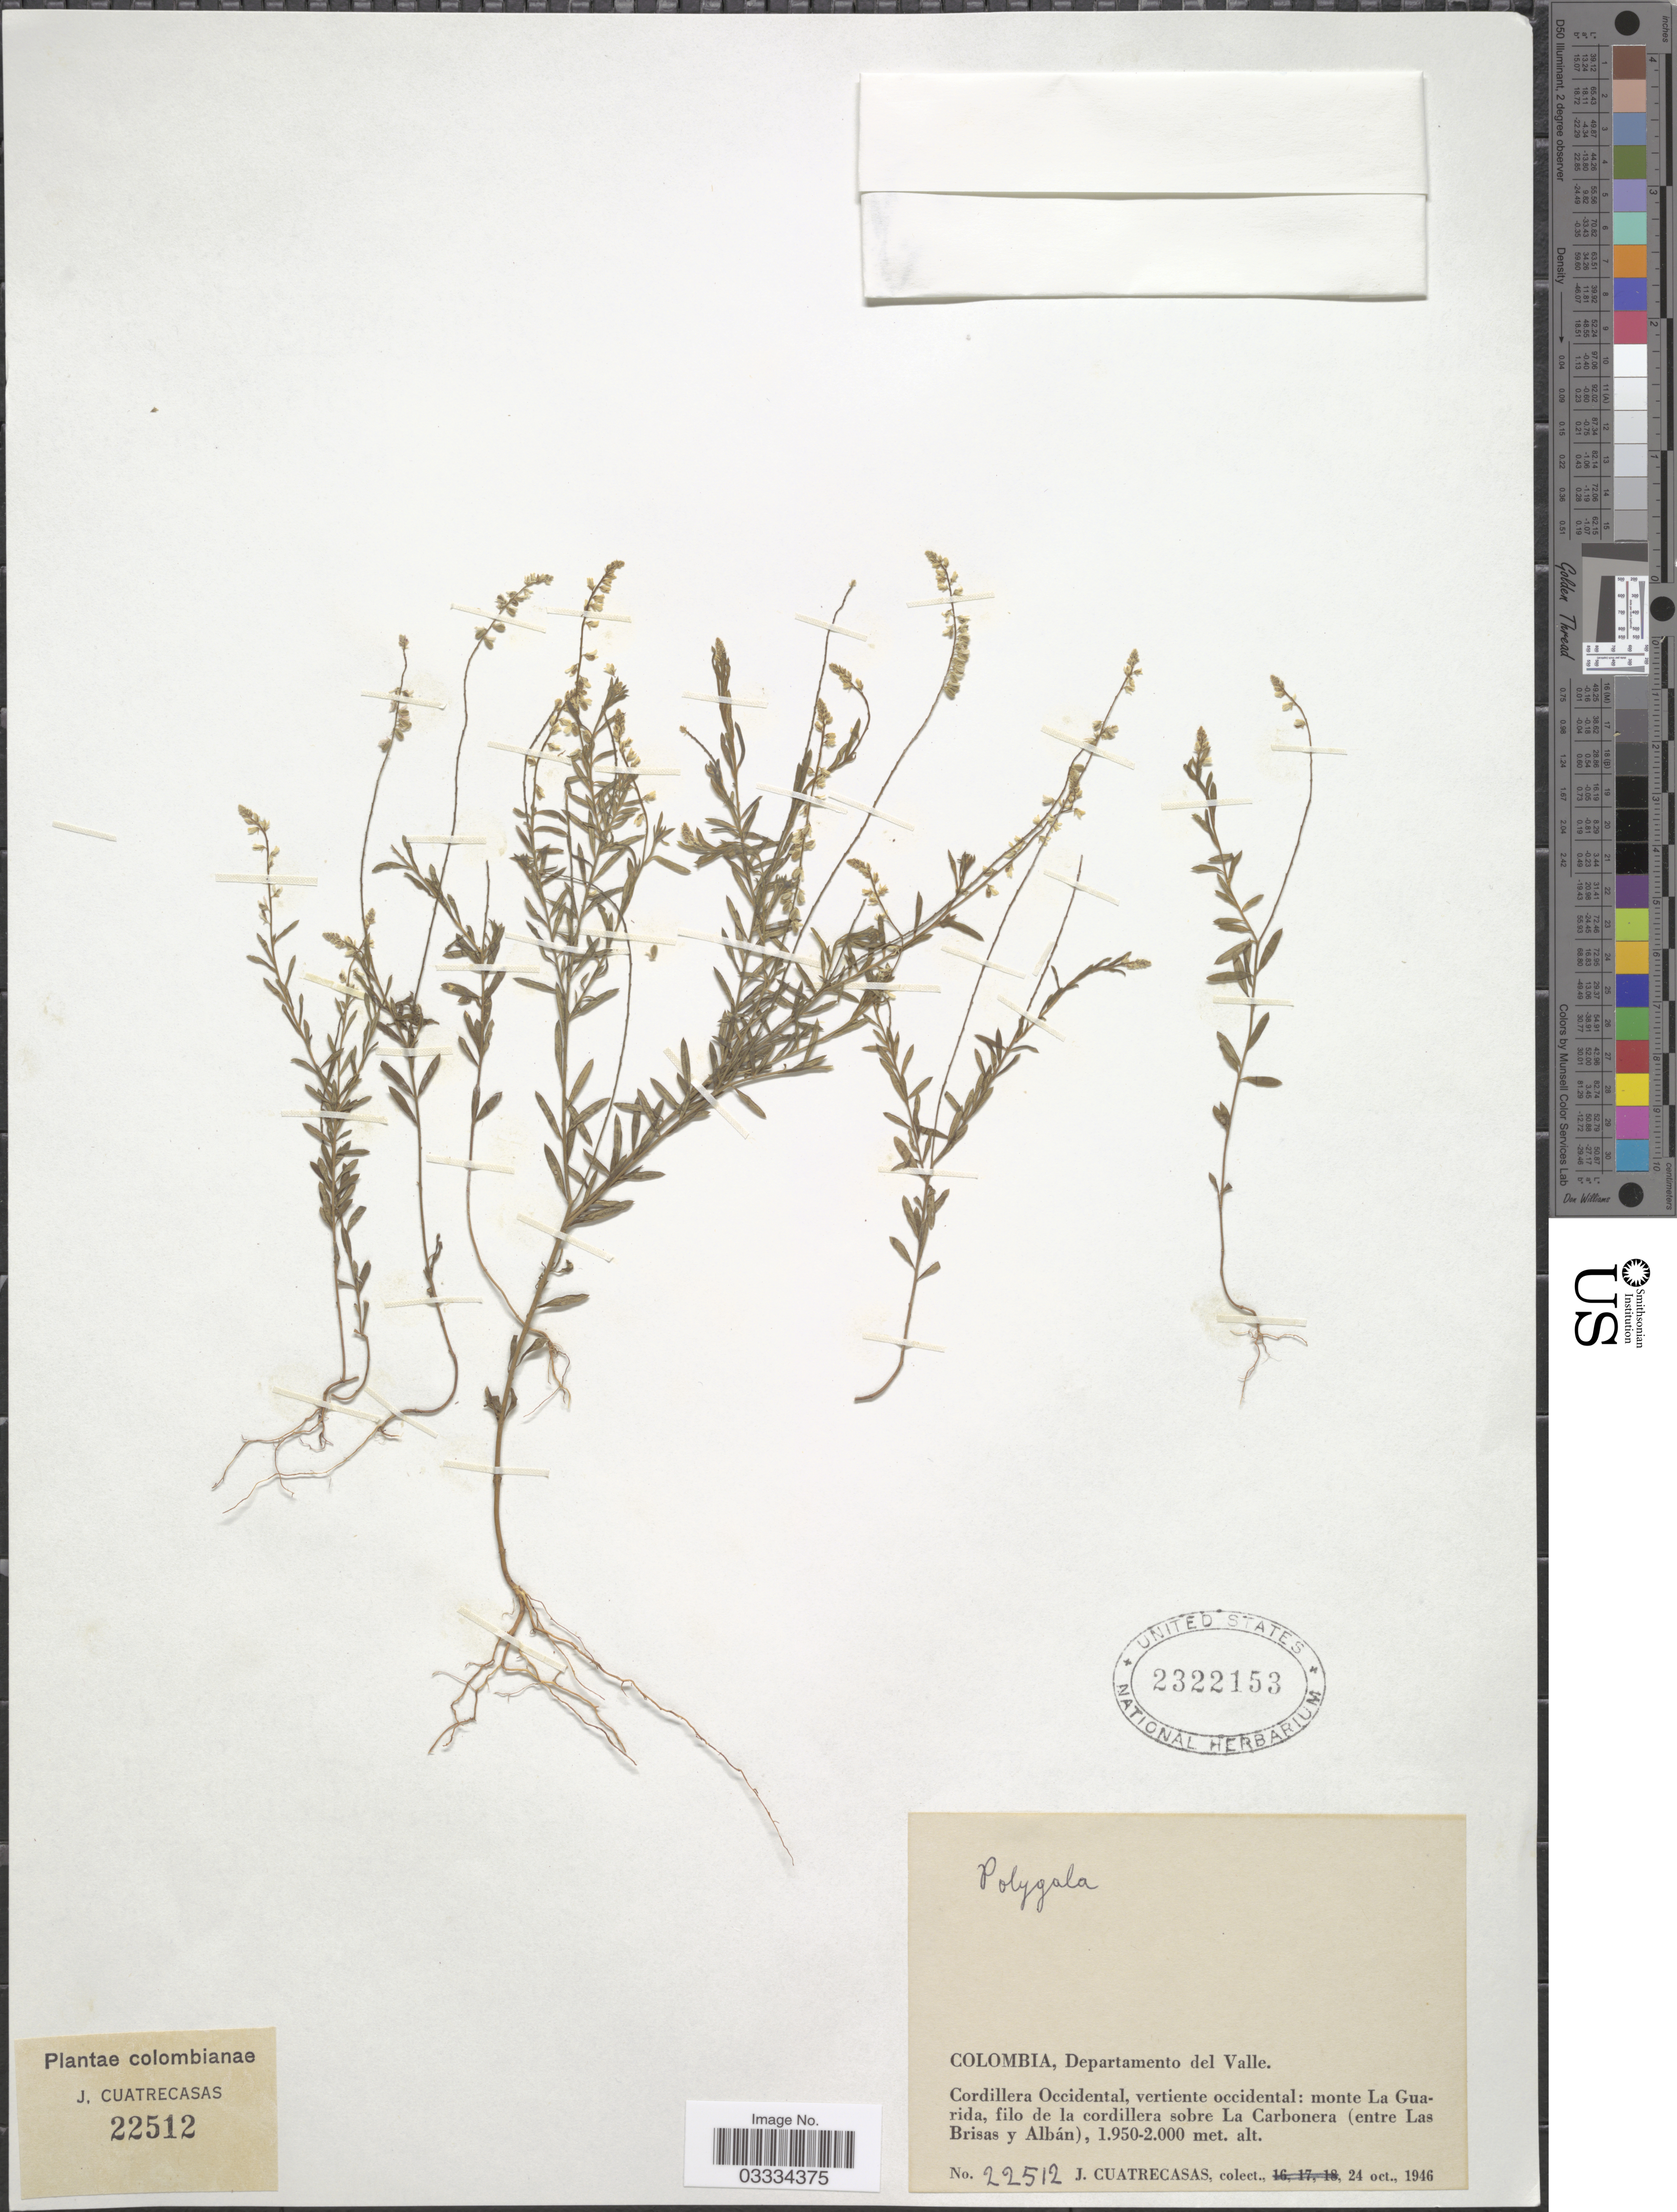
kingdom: Plantae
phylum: Tracheophyta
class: Magnoliopsida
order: Fabales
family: Polygalaceae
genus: Polygala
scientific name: Polygala sp.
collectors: J. Cuatrecasas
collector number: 22512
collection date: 1946-10-24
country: Colombia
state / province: Valle del Cauca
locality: Departamento del Valle. Cordillera Occidental, vertiente occidental: monte La Guarida, filo de la cordillera sobre La Carbonera (entre Las Brisas y Albán).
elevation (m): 1950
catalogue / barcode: US 2322153